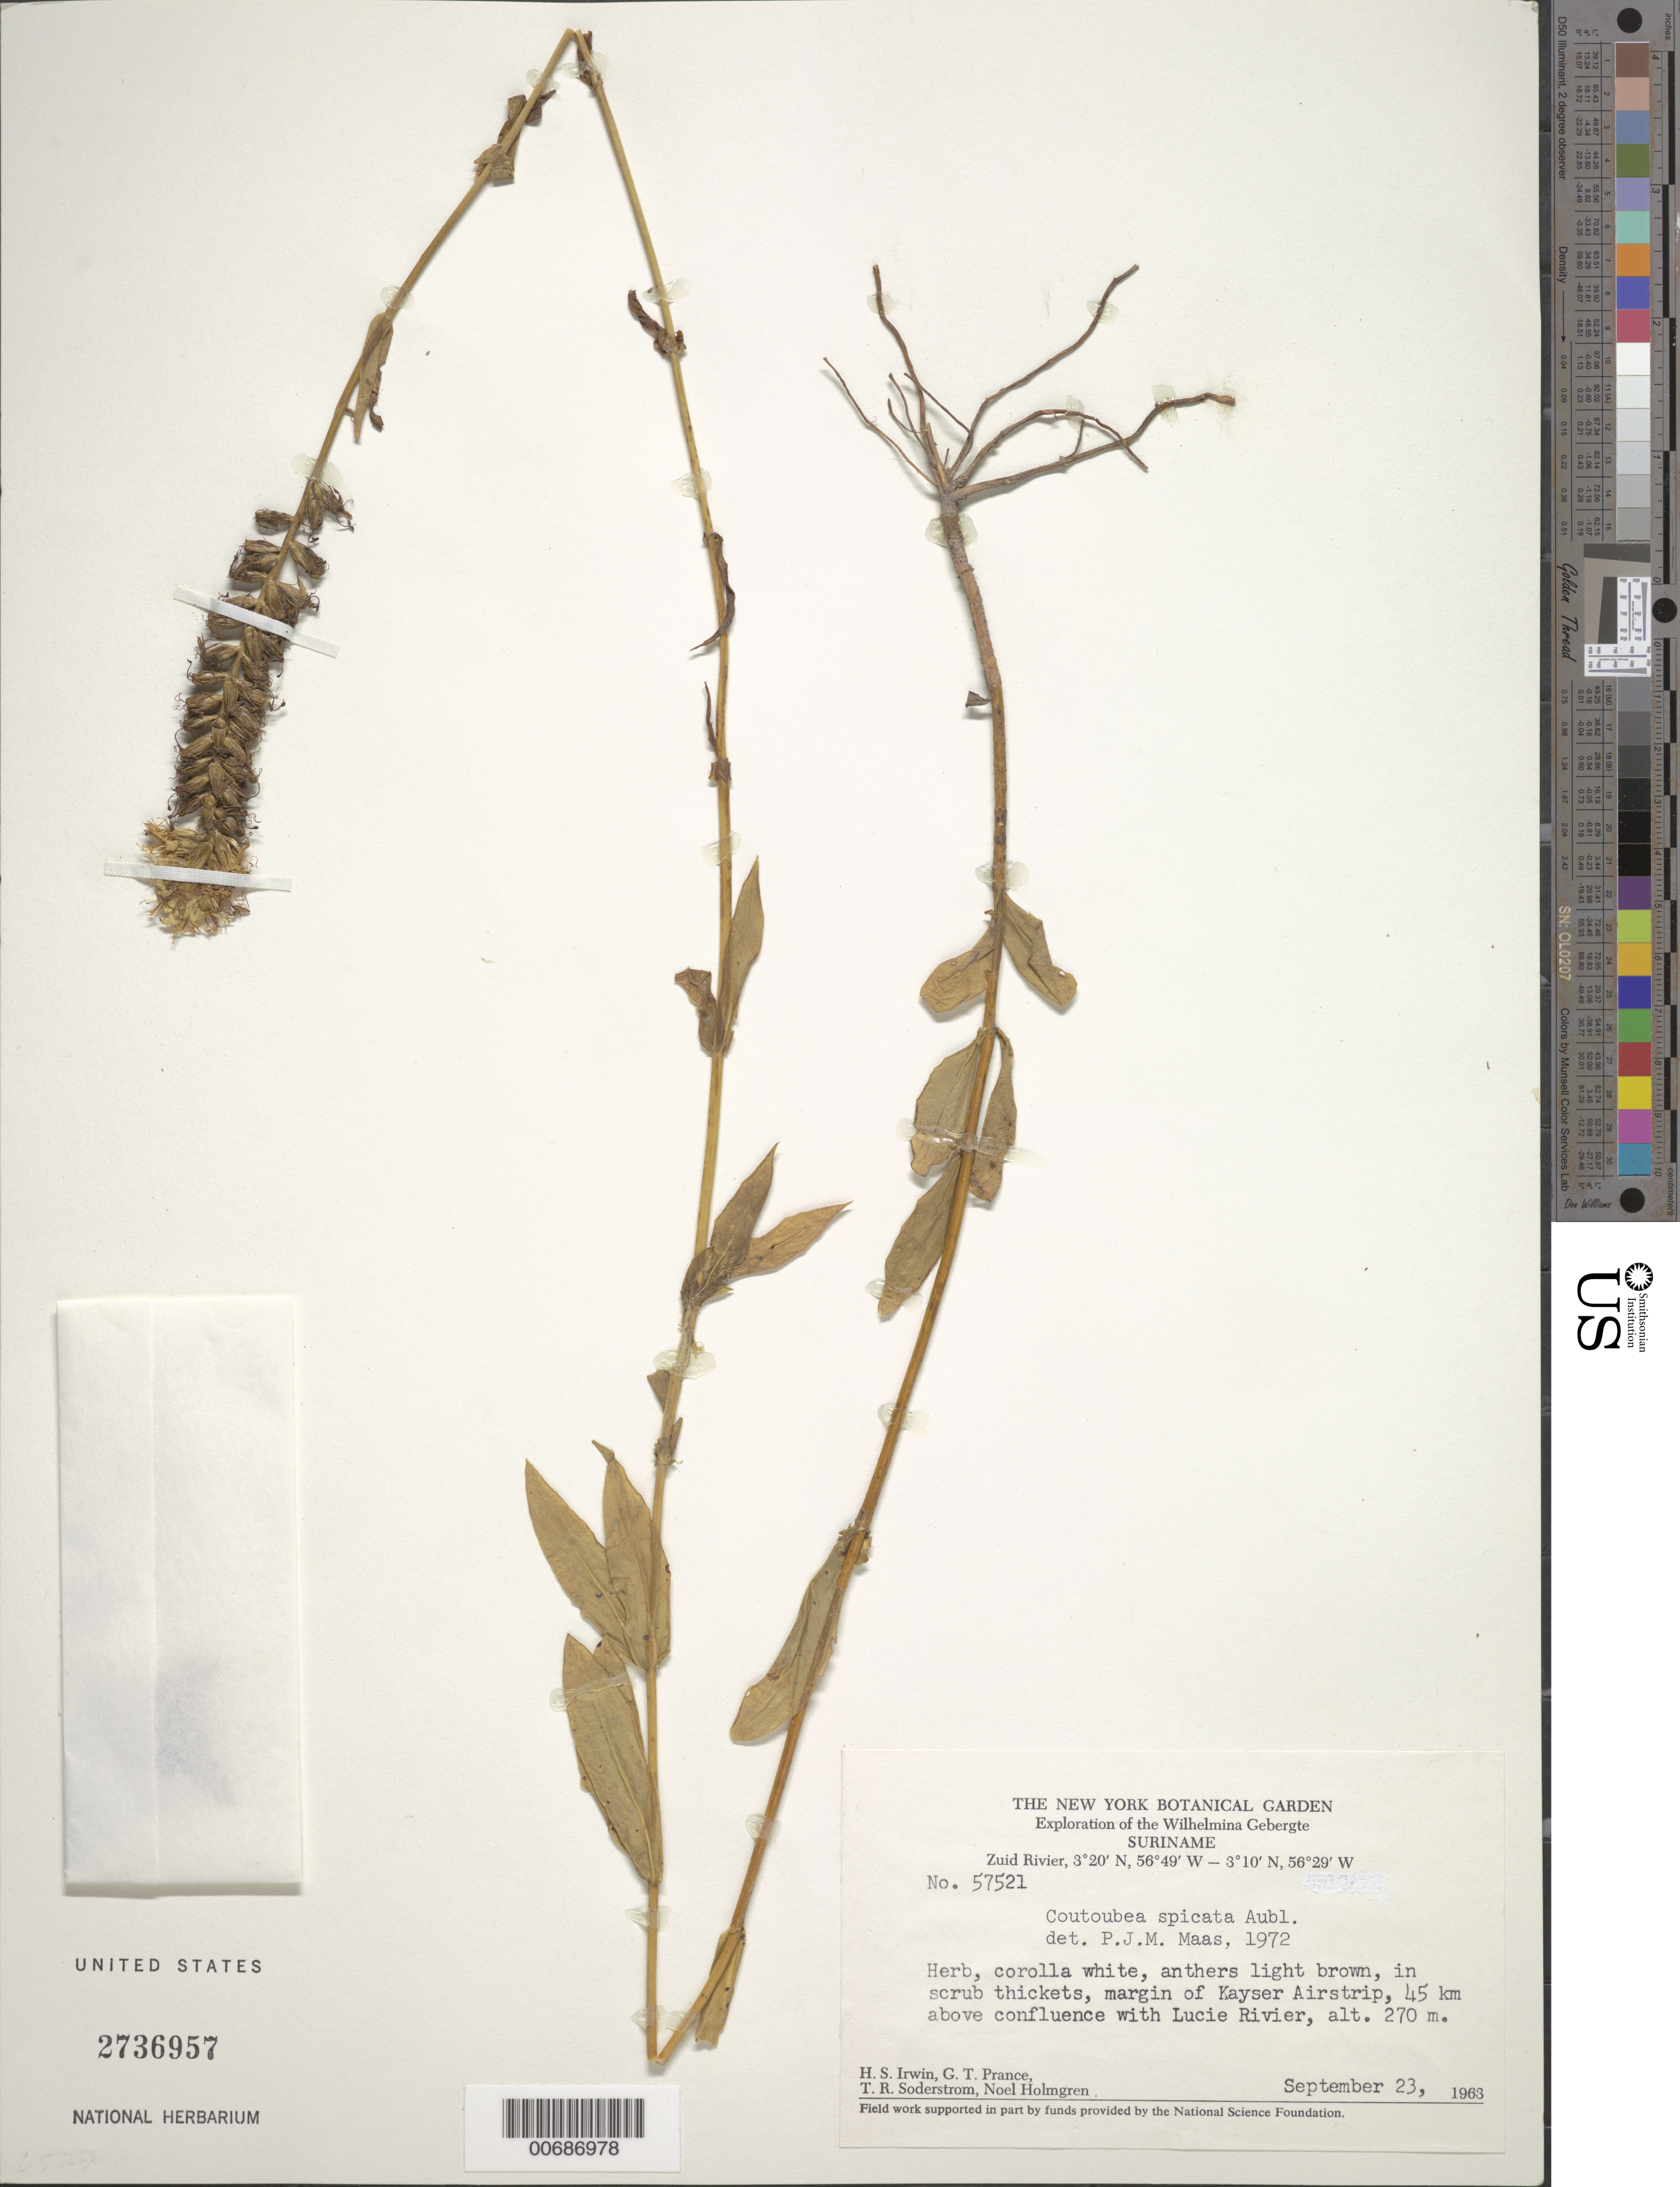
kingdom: Plantae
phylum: Tracheophyta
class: Magnoliopsida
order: Gentianales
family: Gentianaceae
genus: Coutoubea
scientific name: Coutoubea spicata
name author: Aubl.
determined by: Maas, Paul J. M.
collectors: H. Irwin, G. T. Prance, T. R. Soderstrom & N. H. Holmgren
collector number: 57521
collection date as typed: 23-Sep-63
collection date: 1963-09-23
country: Suriname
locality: Kayser Airstrip, Zuid R., 45 km above confl. with Lucie R., Wilhelmina Gebergte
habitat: Scrub thickets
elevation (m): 270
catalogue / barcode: US 2736957